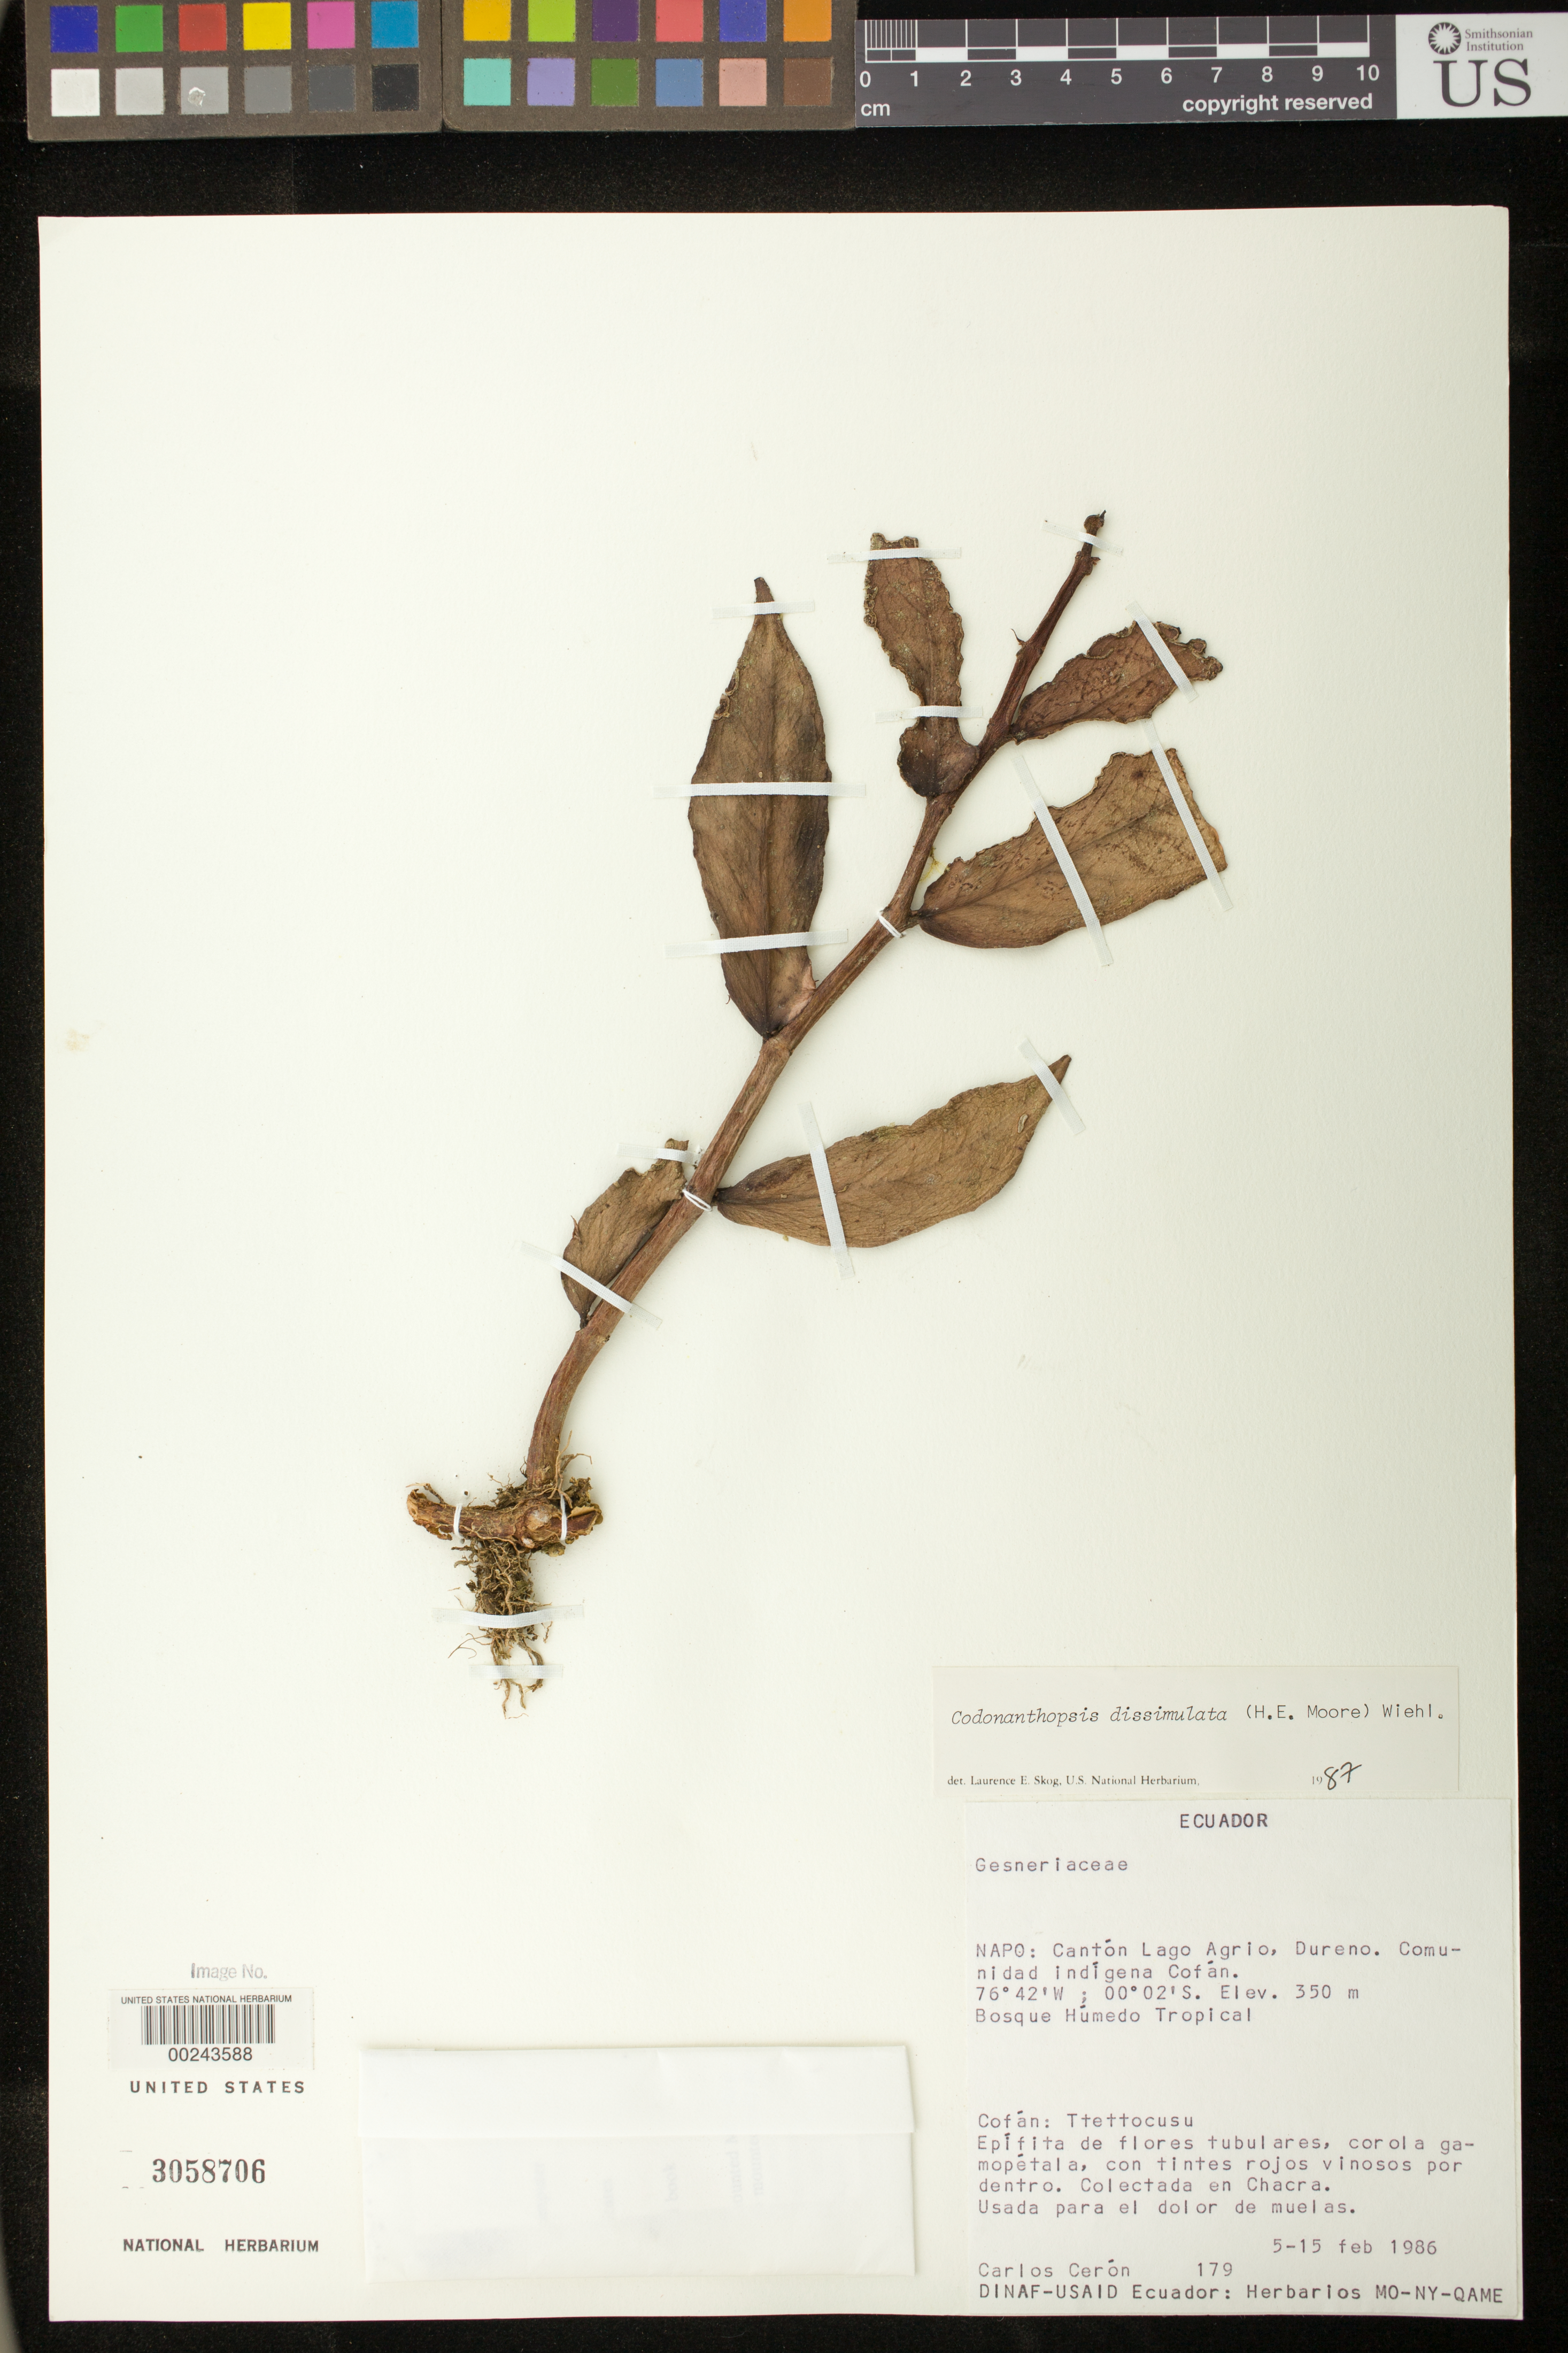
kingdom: Plantae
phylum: Tracheophyta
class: Magnoliopsida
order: Lamiales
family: Gesneriaceae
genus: Codonanthopsis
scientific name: Codonanthopsis dissimulata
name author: (H.E. Moore) Wiehler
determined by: Clark, J. L., (SEL), The Marie Selby Botanical Garden (UNITED STATES)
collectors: C. E. Cerón M.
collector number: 179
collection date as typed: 5-15 Feb 1986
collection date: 1986-02-05/1986-02-15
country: Ecuador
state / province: Sucumbíos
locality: Napo.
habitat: Humid tropical forest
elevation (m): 350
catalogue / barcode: US 3058706